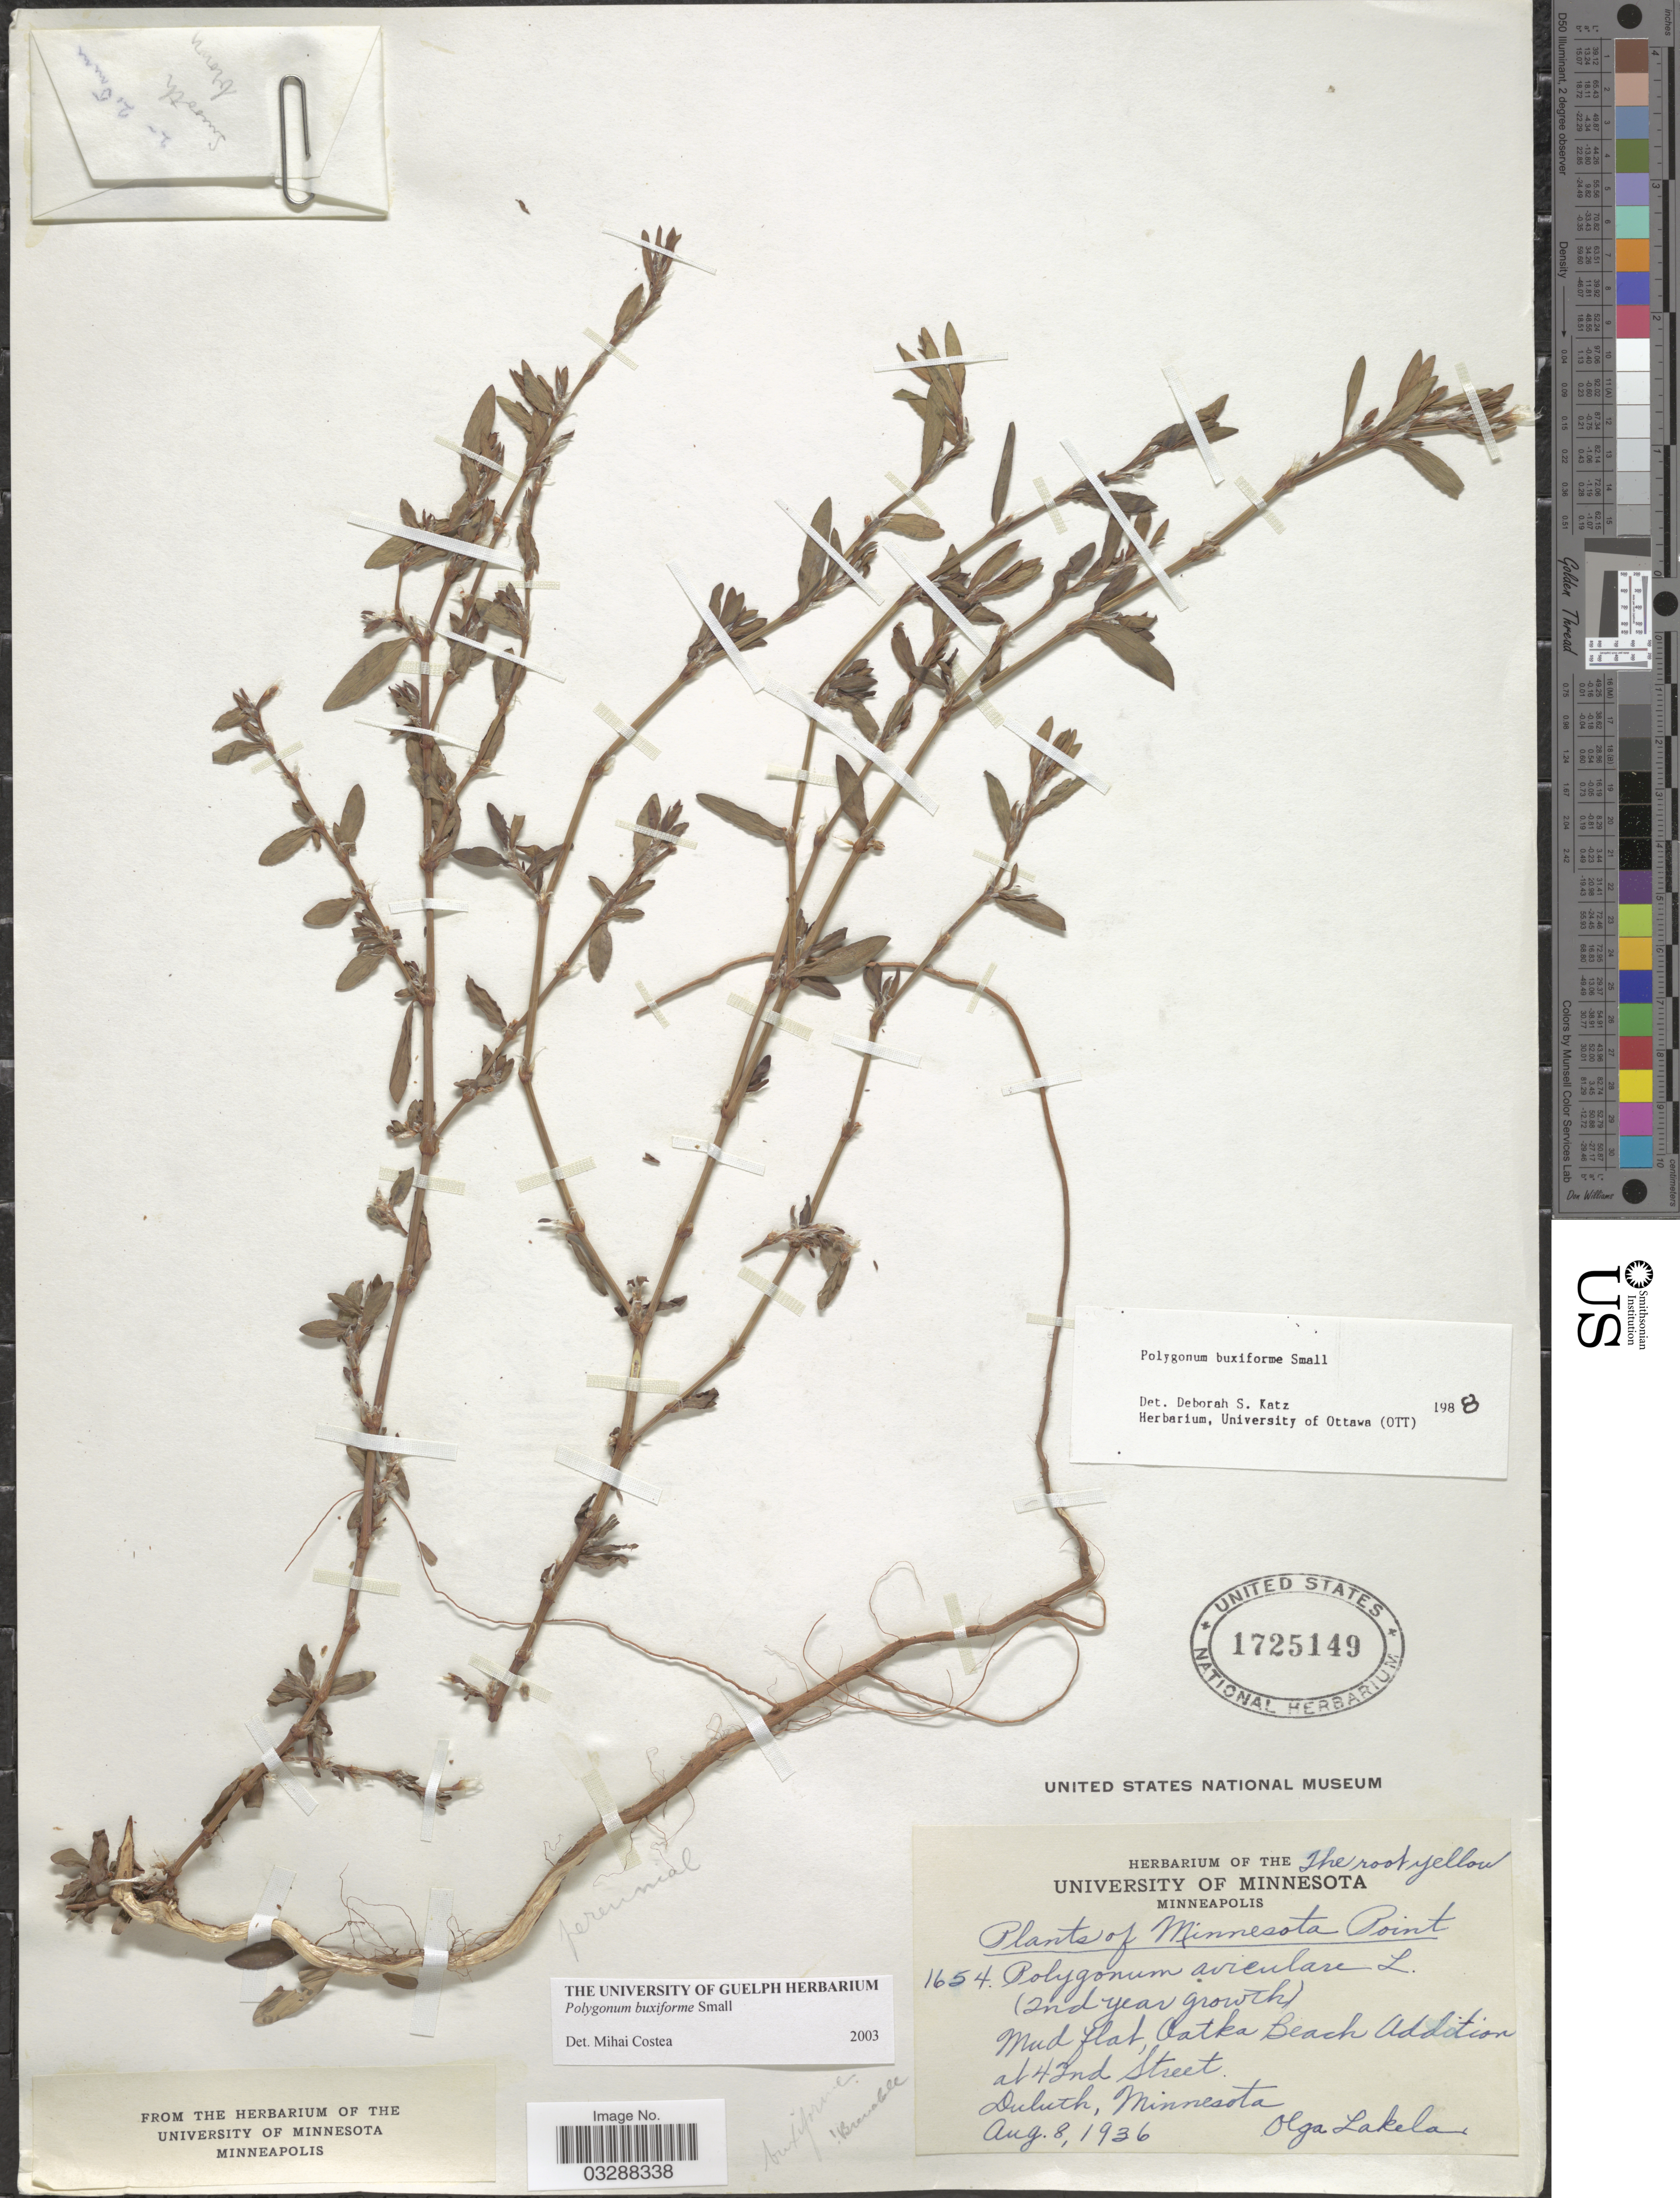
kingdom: Plantae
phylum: Tracheophyta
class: Magnoliopsida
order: Caryophyllales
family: Polygonaceae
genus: Polygonum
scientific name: Polygonum buxiforme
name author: Small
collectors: O. K. Lakela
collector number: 1654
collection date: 1936-08-08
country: United States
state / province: Minnesota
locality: Mud flat, Oatka Beach Addition at 42nd Street, Duluth.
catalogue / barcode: US 1725149